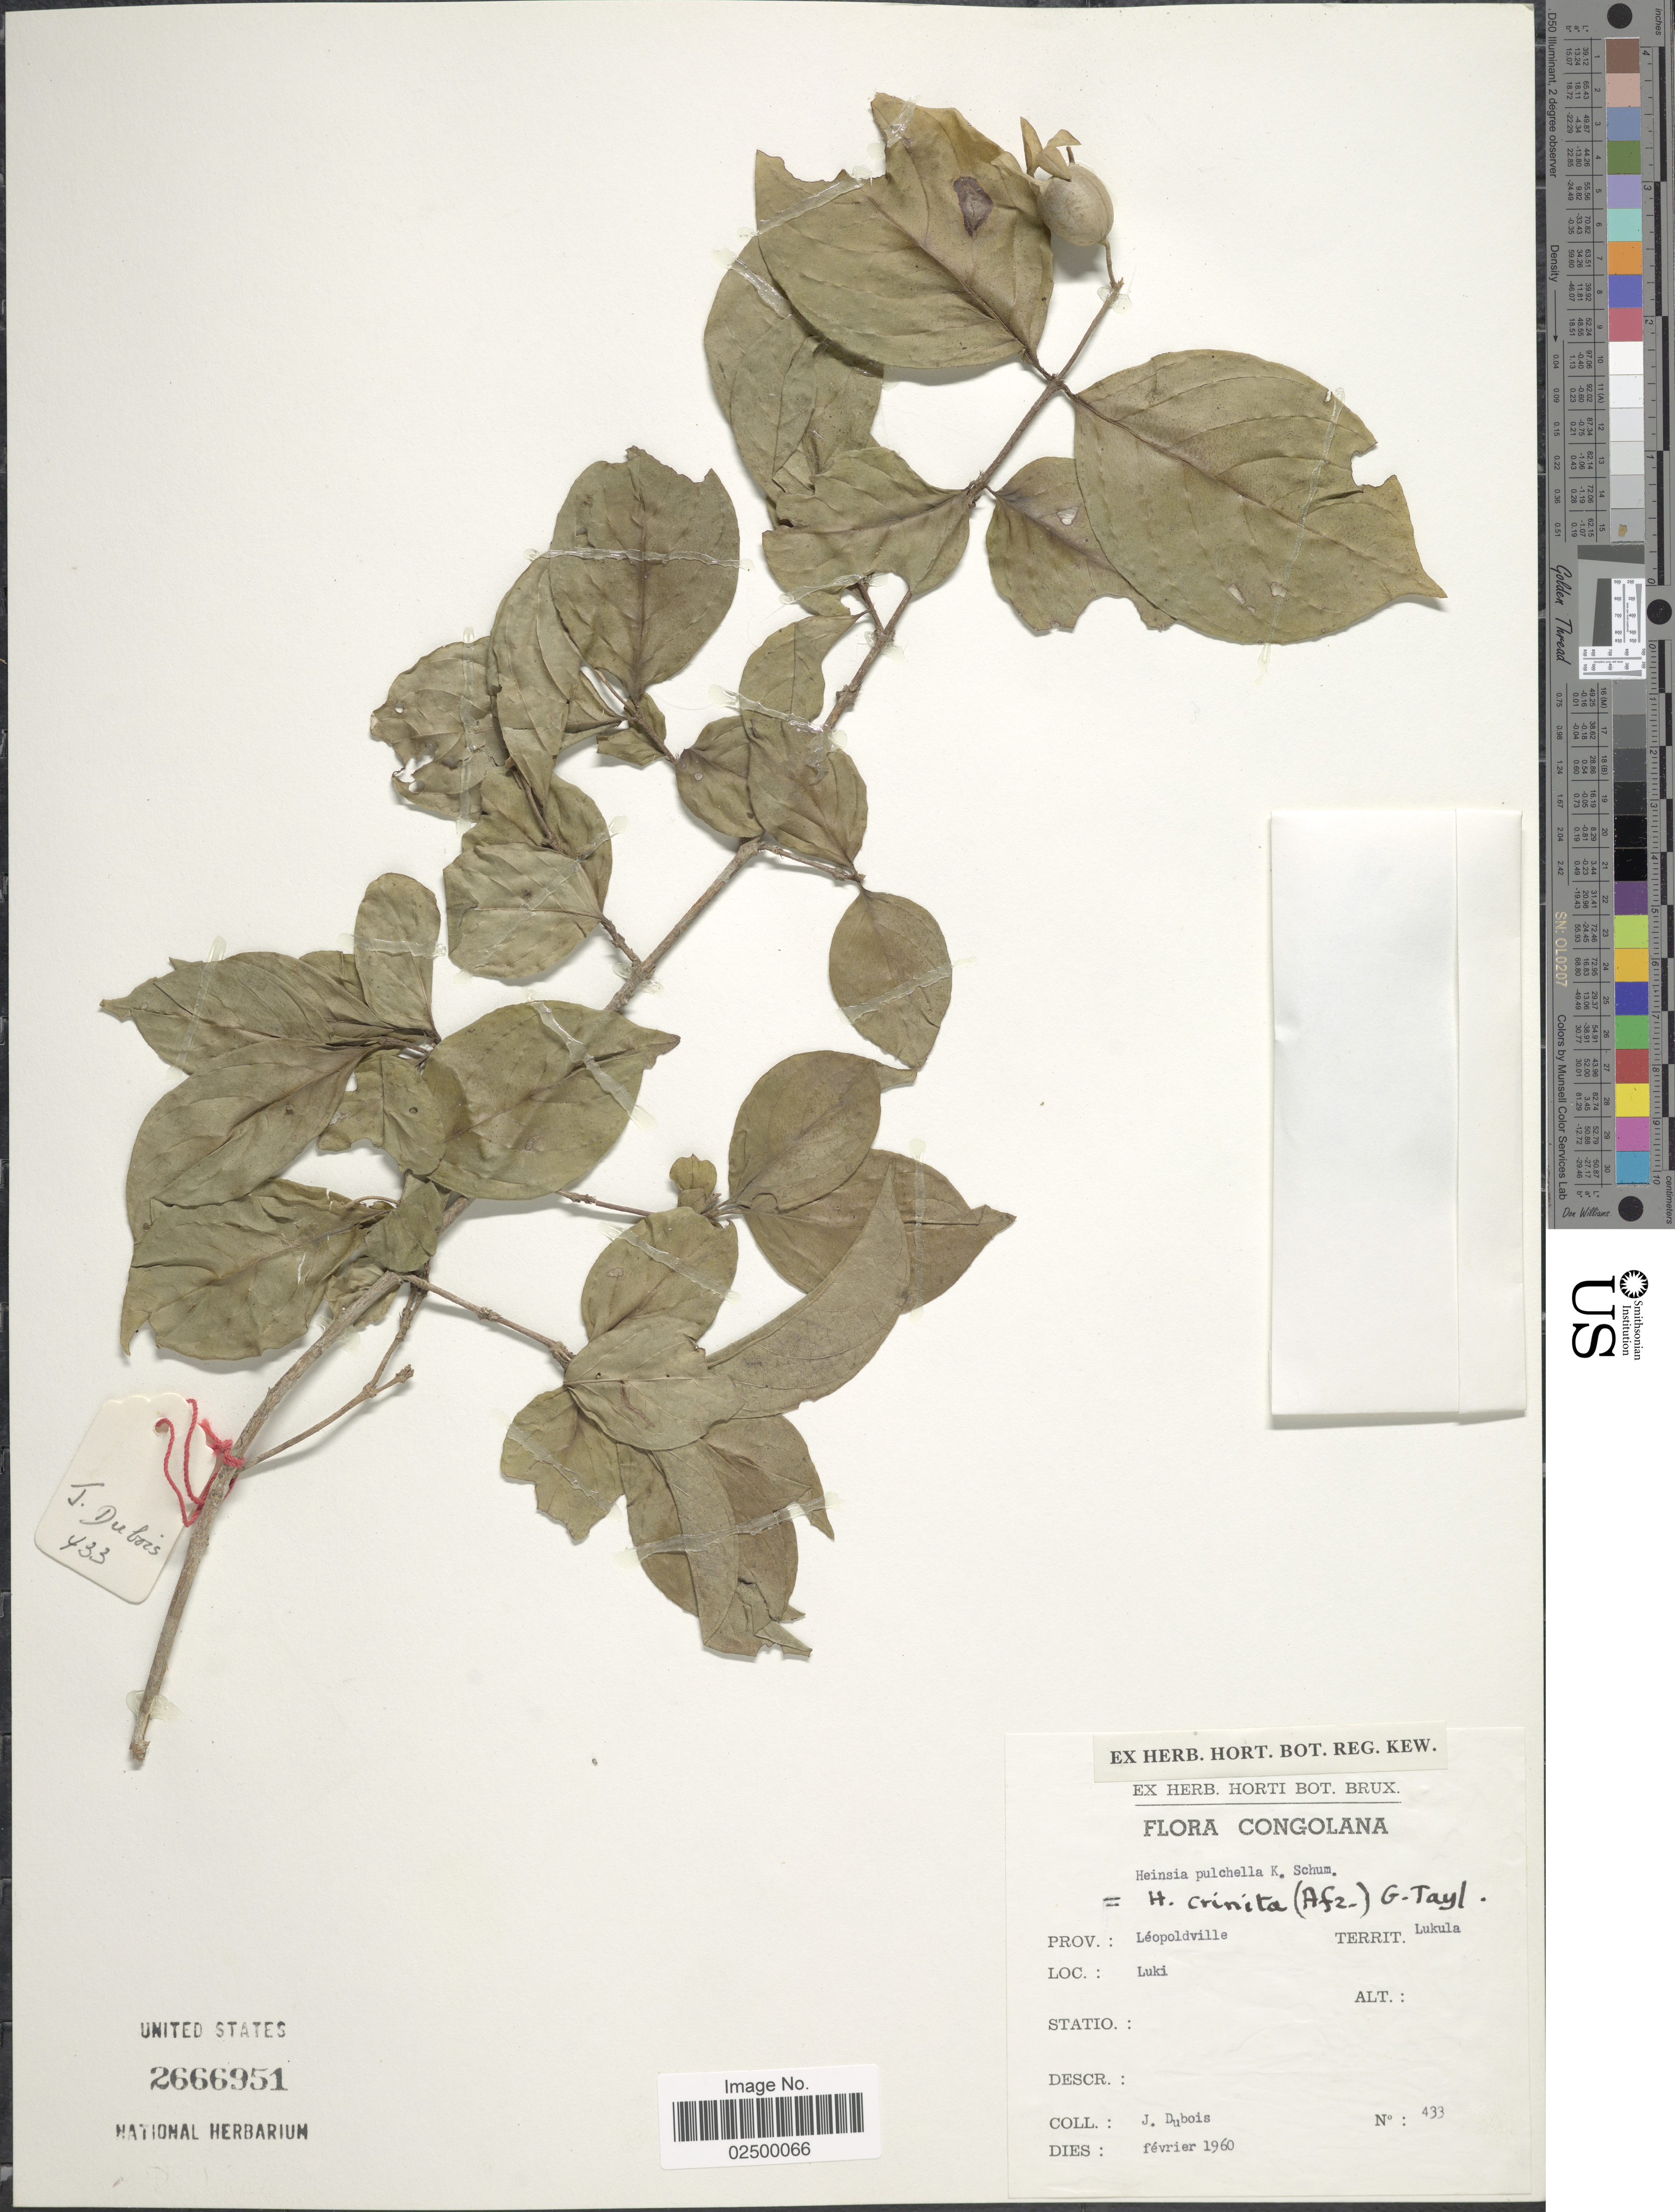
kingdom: Plantae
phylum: Tracheophyta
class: Magnoliopsida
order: Gentianales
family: Rubiaceae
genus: Heinsia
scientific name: Heinsia crinita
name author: (Afzel.) G. Taylor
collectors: J. Dubois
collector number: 433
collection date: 1960-02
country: Congo, Democratic Republic of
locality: Congolana, Prov.: Leopoldville, Luki, Territ. Lukula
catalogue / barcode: US 2666951